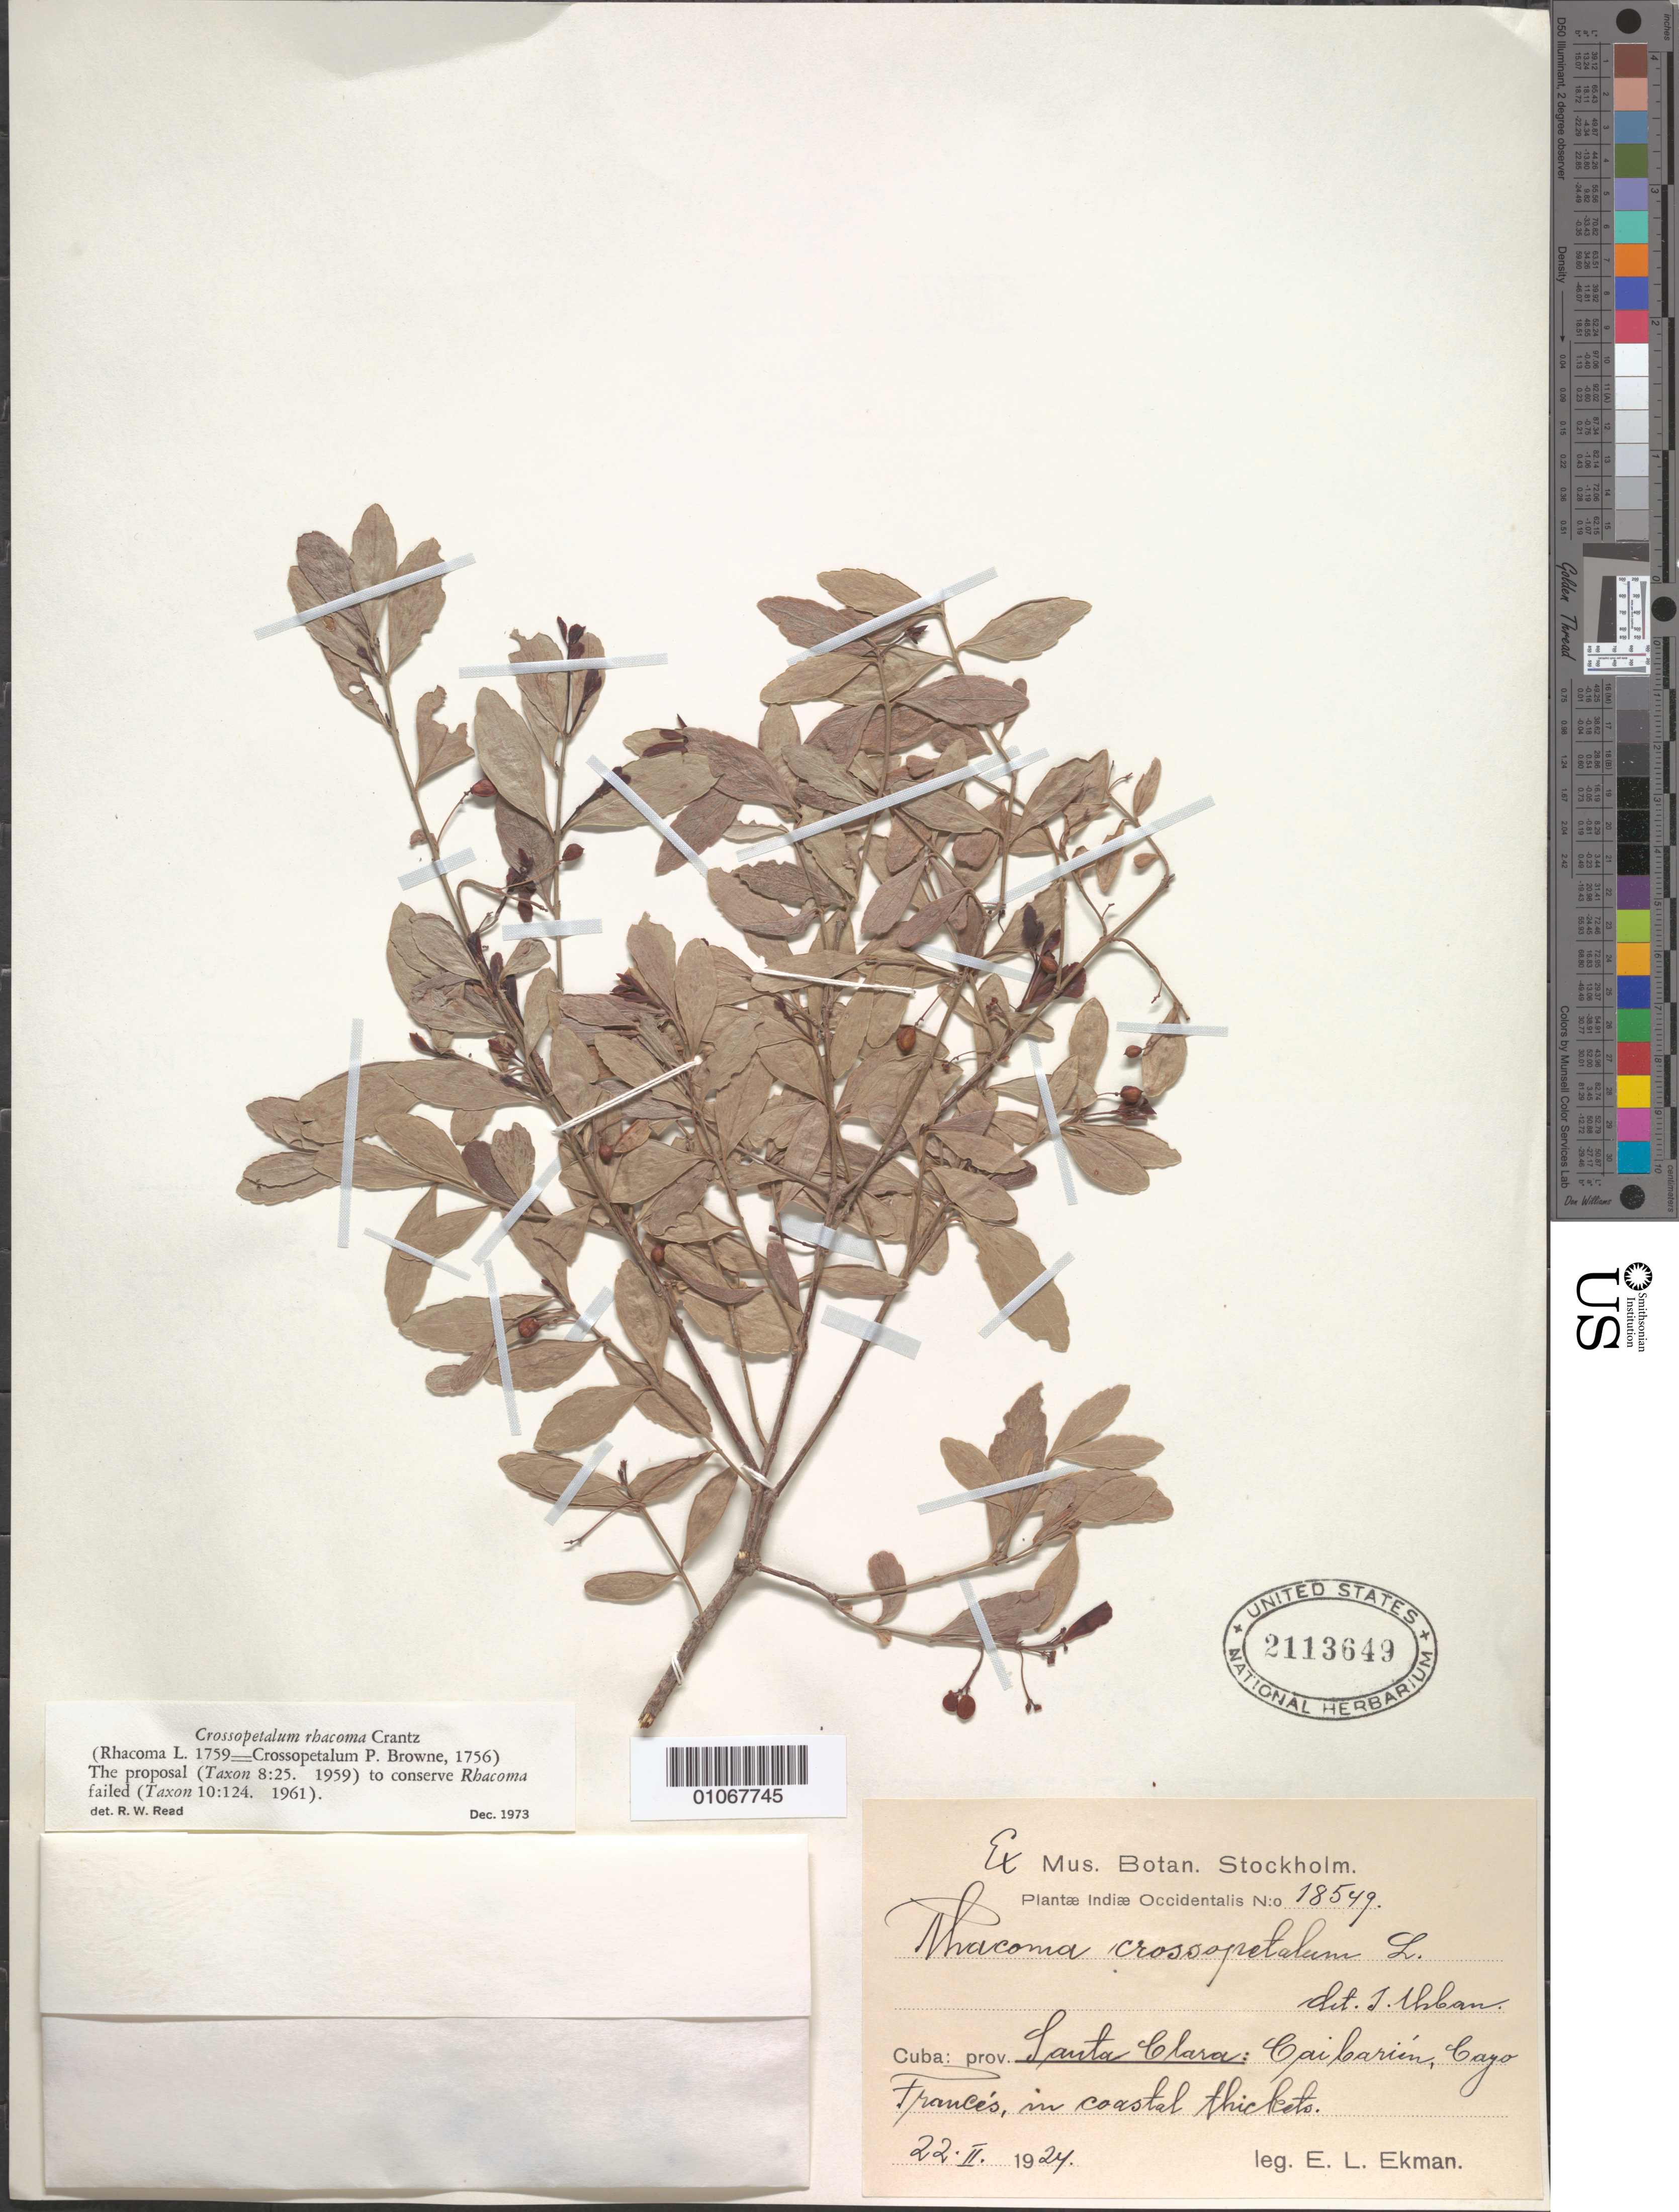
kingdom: Plantae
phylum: Tracheophyta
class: Magnoliopsida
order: Celastrales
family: Celastraceae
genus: Crossopetalum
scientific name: Crossopetalum rhacoma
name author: Crantz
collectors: E. L. Ekman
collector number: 18549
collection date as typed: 22 Feb 1924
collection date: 1924-02-22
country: Cuba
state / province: Villa Clara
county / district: Santa Clara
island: Cuba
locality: Caibarien, Cayo Frances, in coastal thickets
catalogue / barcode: US 2113649